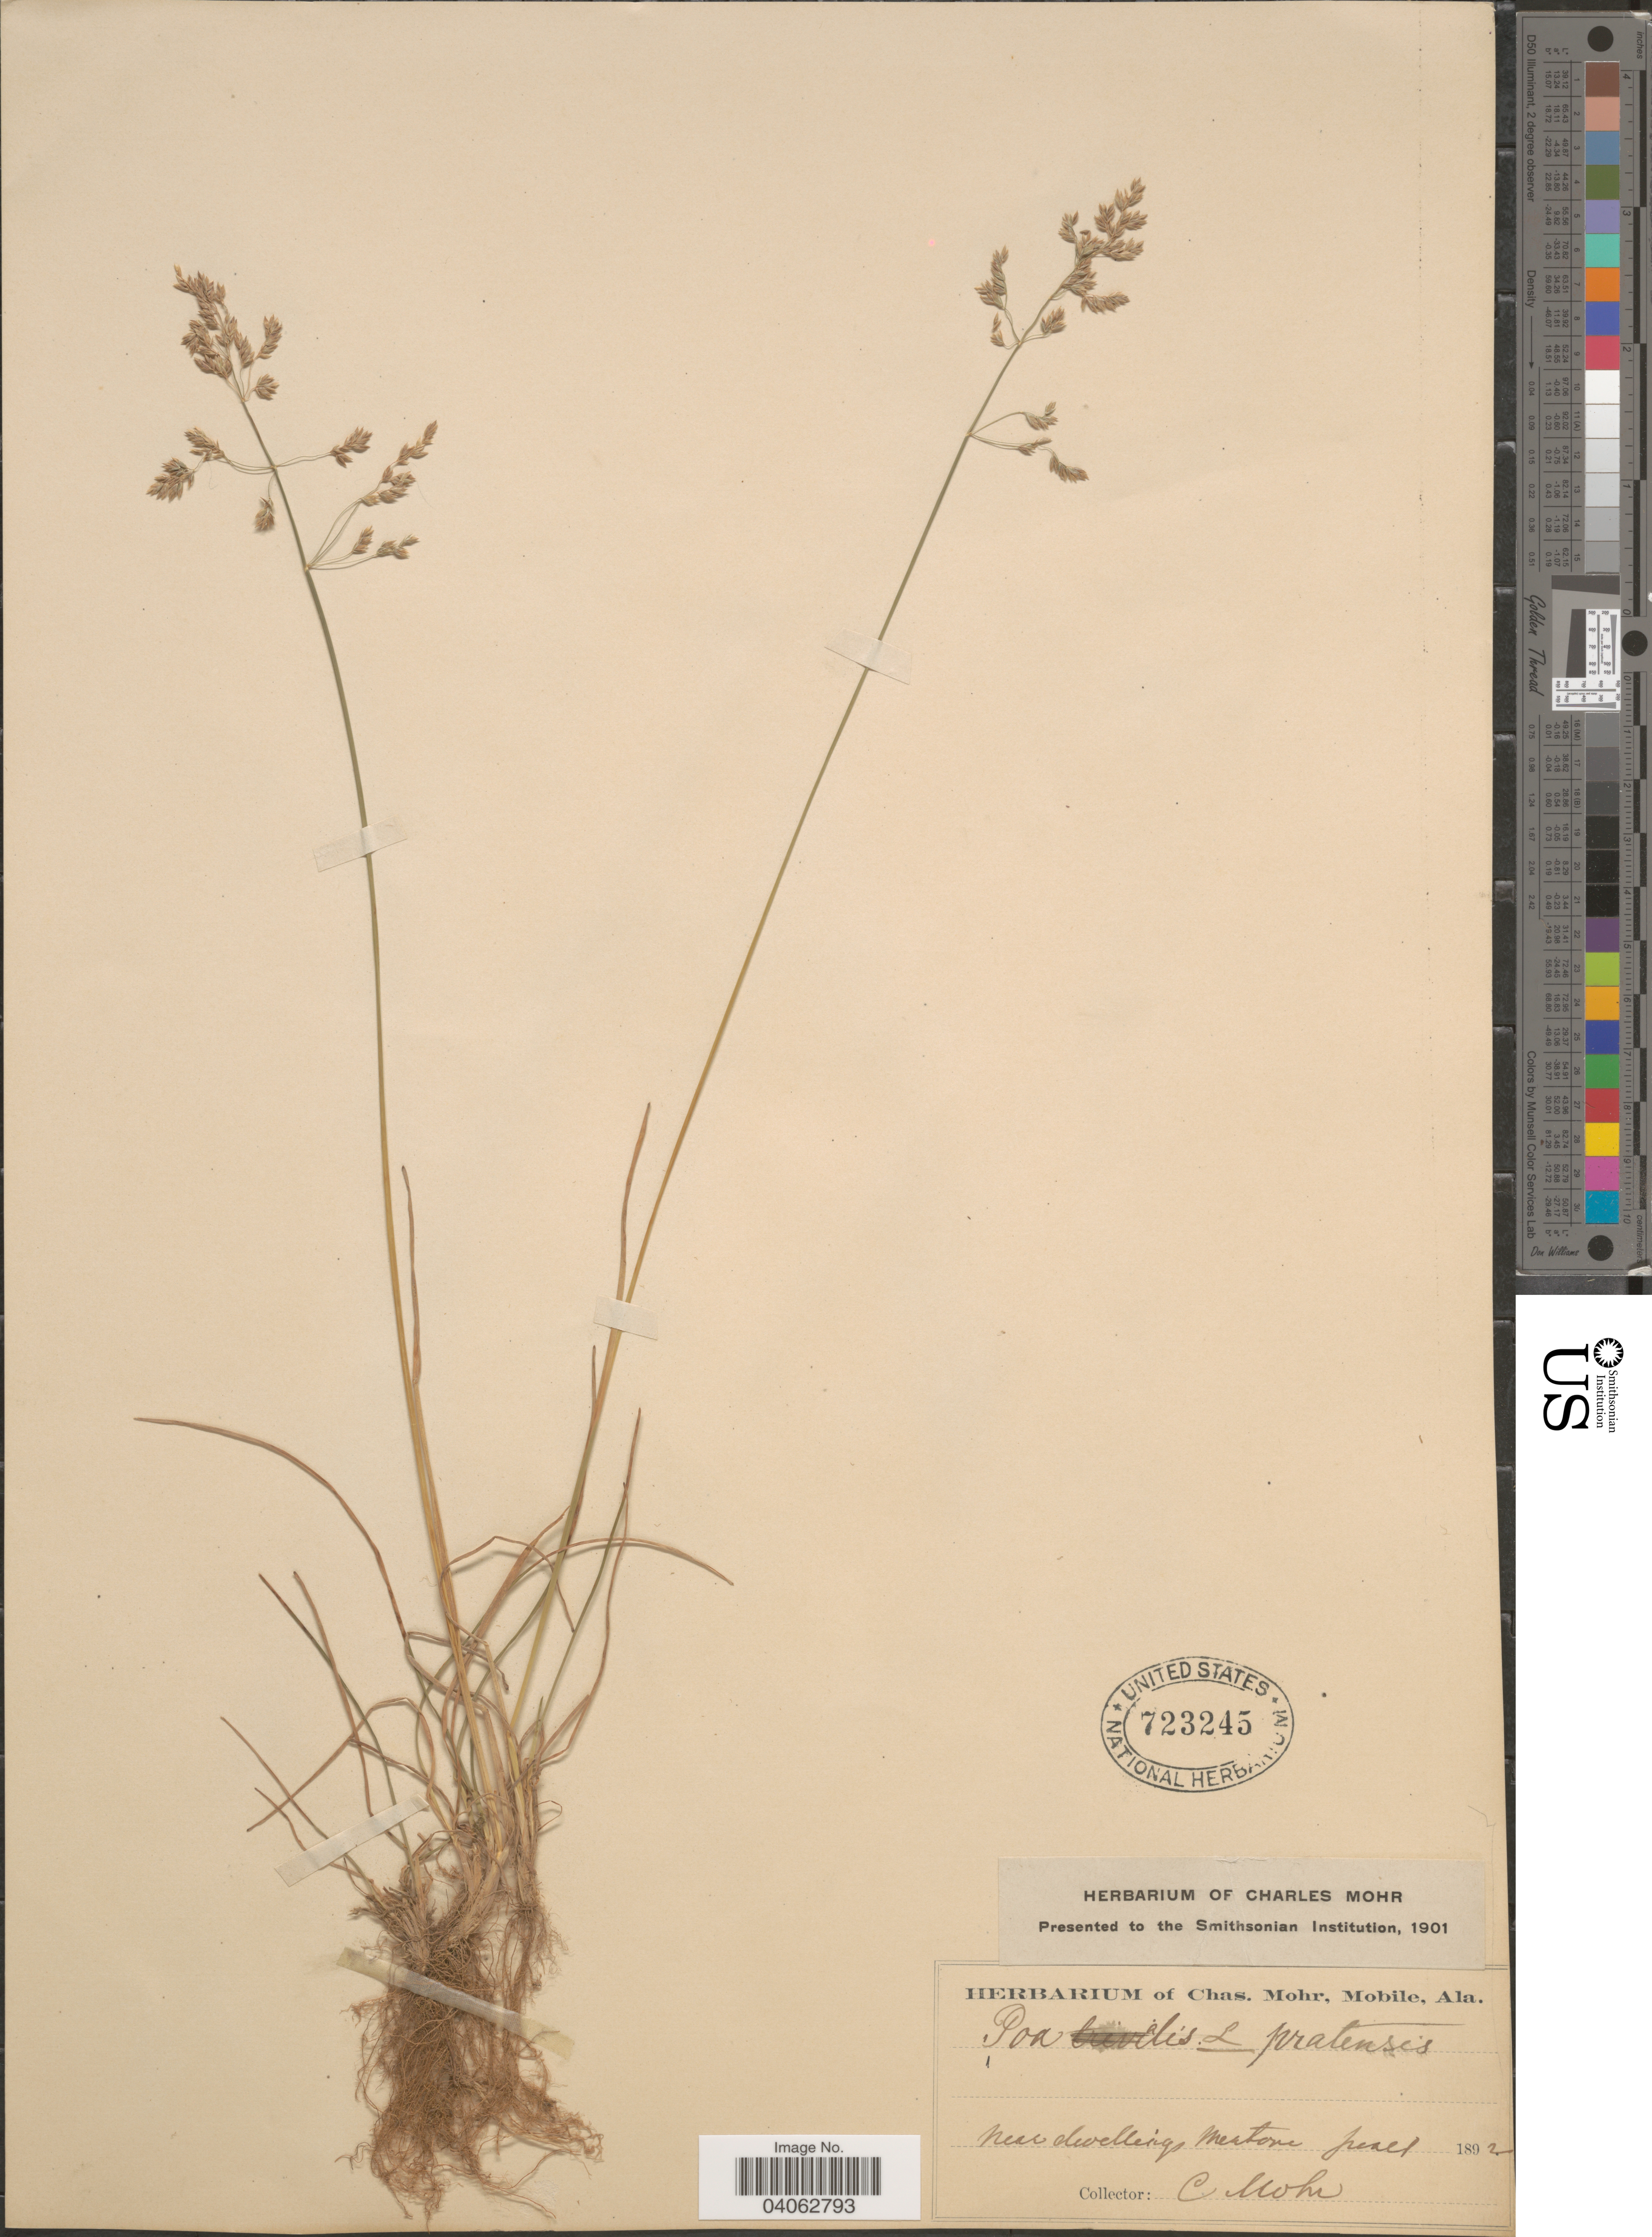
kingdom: Plantae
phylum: Tracheophyta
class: Liliopsida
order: Poales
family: Poaceae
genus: Poa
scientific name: Poa pratensis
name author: L.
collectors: Mohr, C. T. (herbarium)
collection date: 1892-06-01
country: United States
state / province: Alabama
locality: Near dwelling Mentone.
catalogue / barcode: US 723245